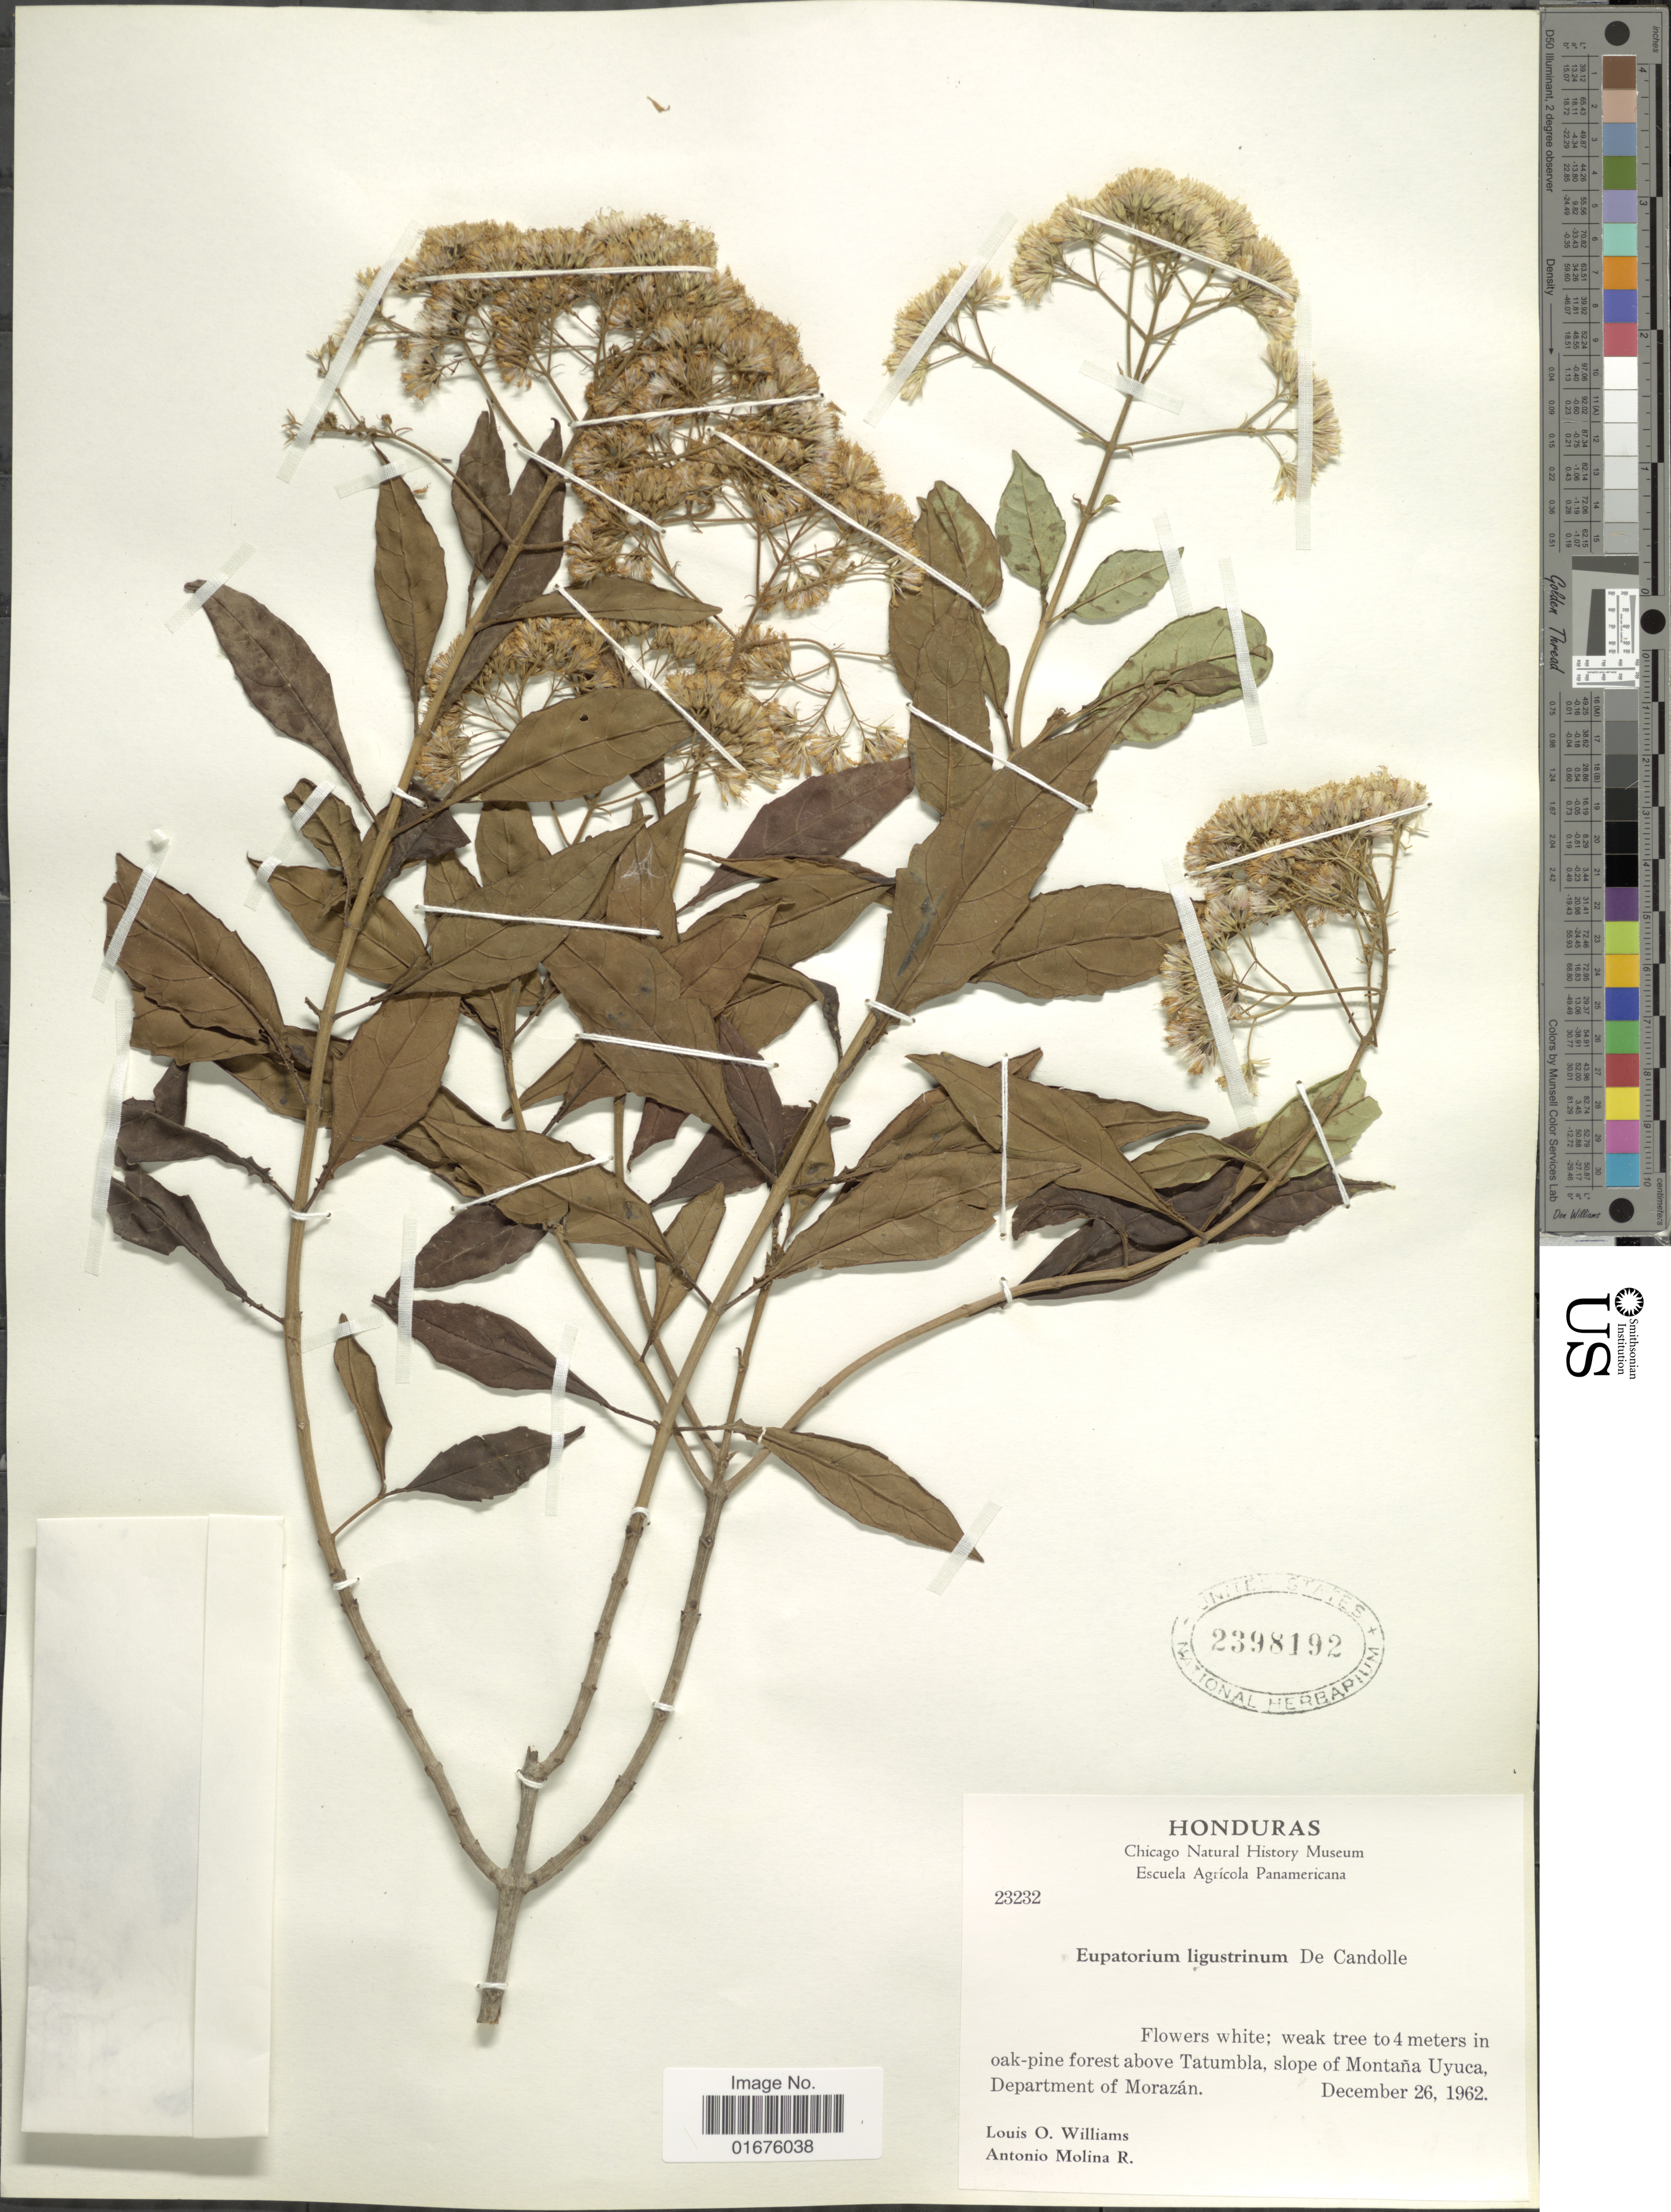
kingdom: Plantae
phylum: Tracheophyta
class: Magnoliopsida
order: Asterales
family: Asteraceae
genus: Ageratina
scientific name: Ageratina ligustrina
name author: (DC.) R.M. King & H. Rob.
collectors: L. O. Williams & A. Molina R.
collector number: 23232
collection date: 1962-12-26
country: Honduras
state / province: Fco. Morazán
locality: Weak tree to 4 meters in oak-pine forest above Tatumbla, slope of Montaña Uyuca, Department of Morazán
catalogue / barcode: US 2398192